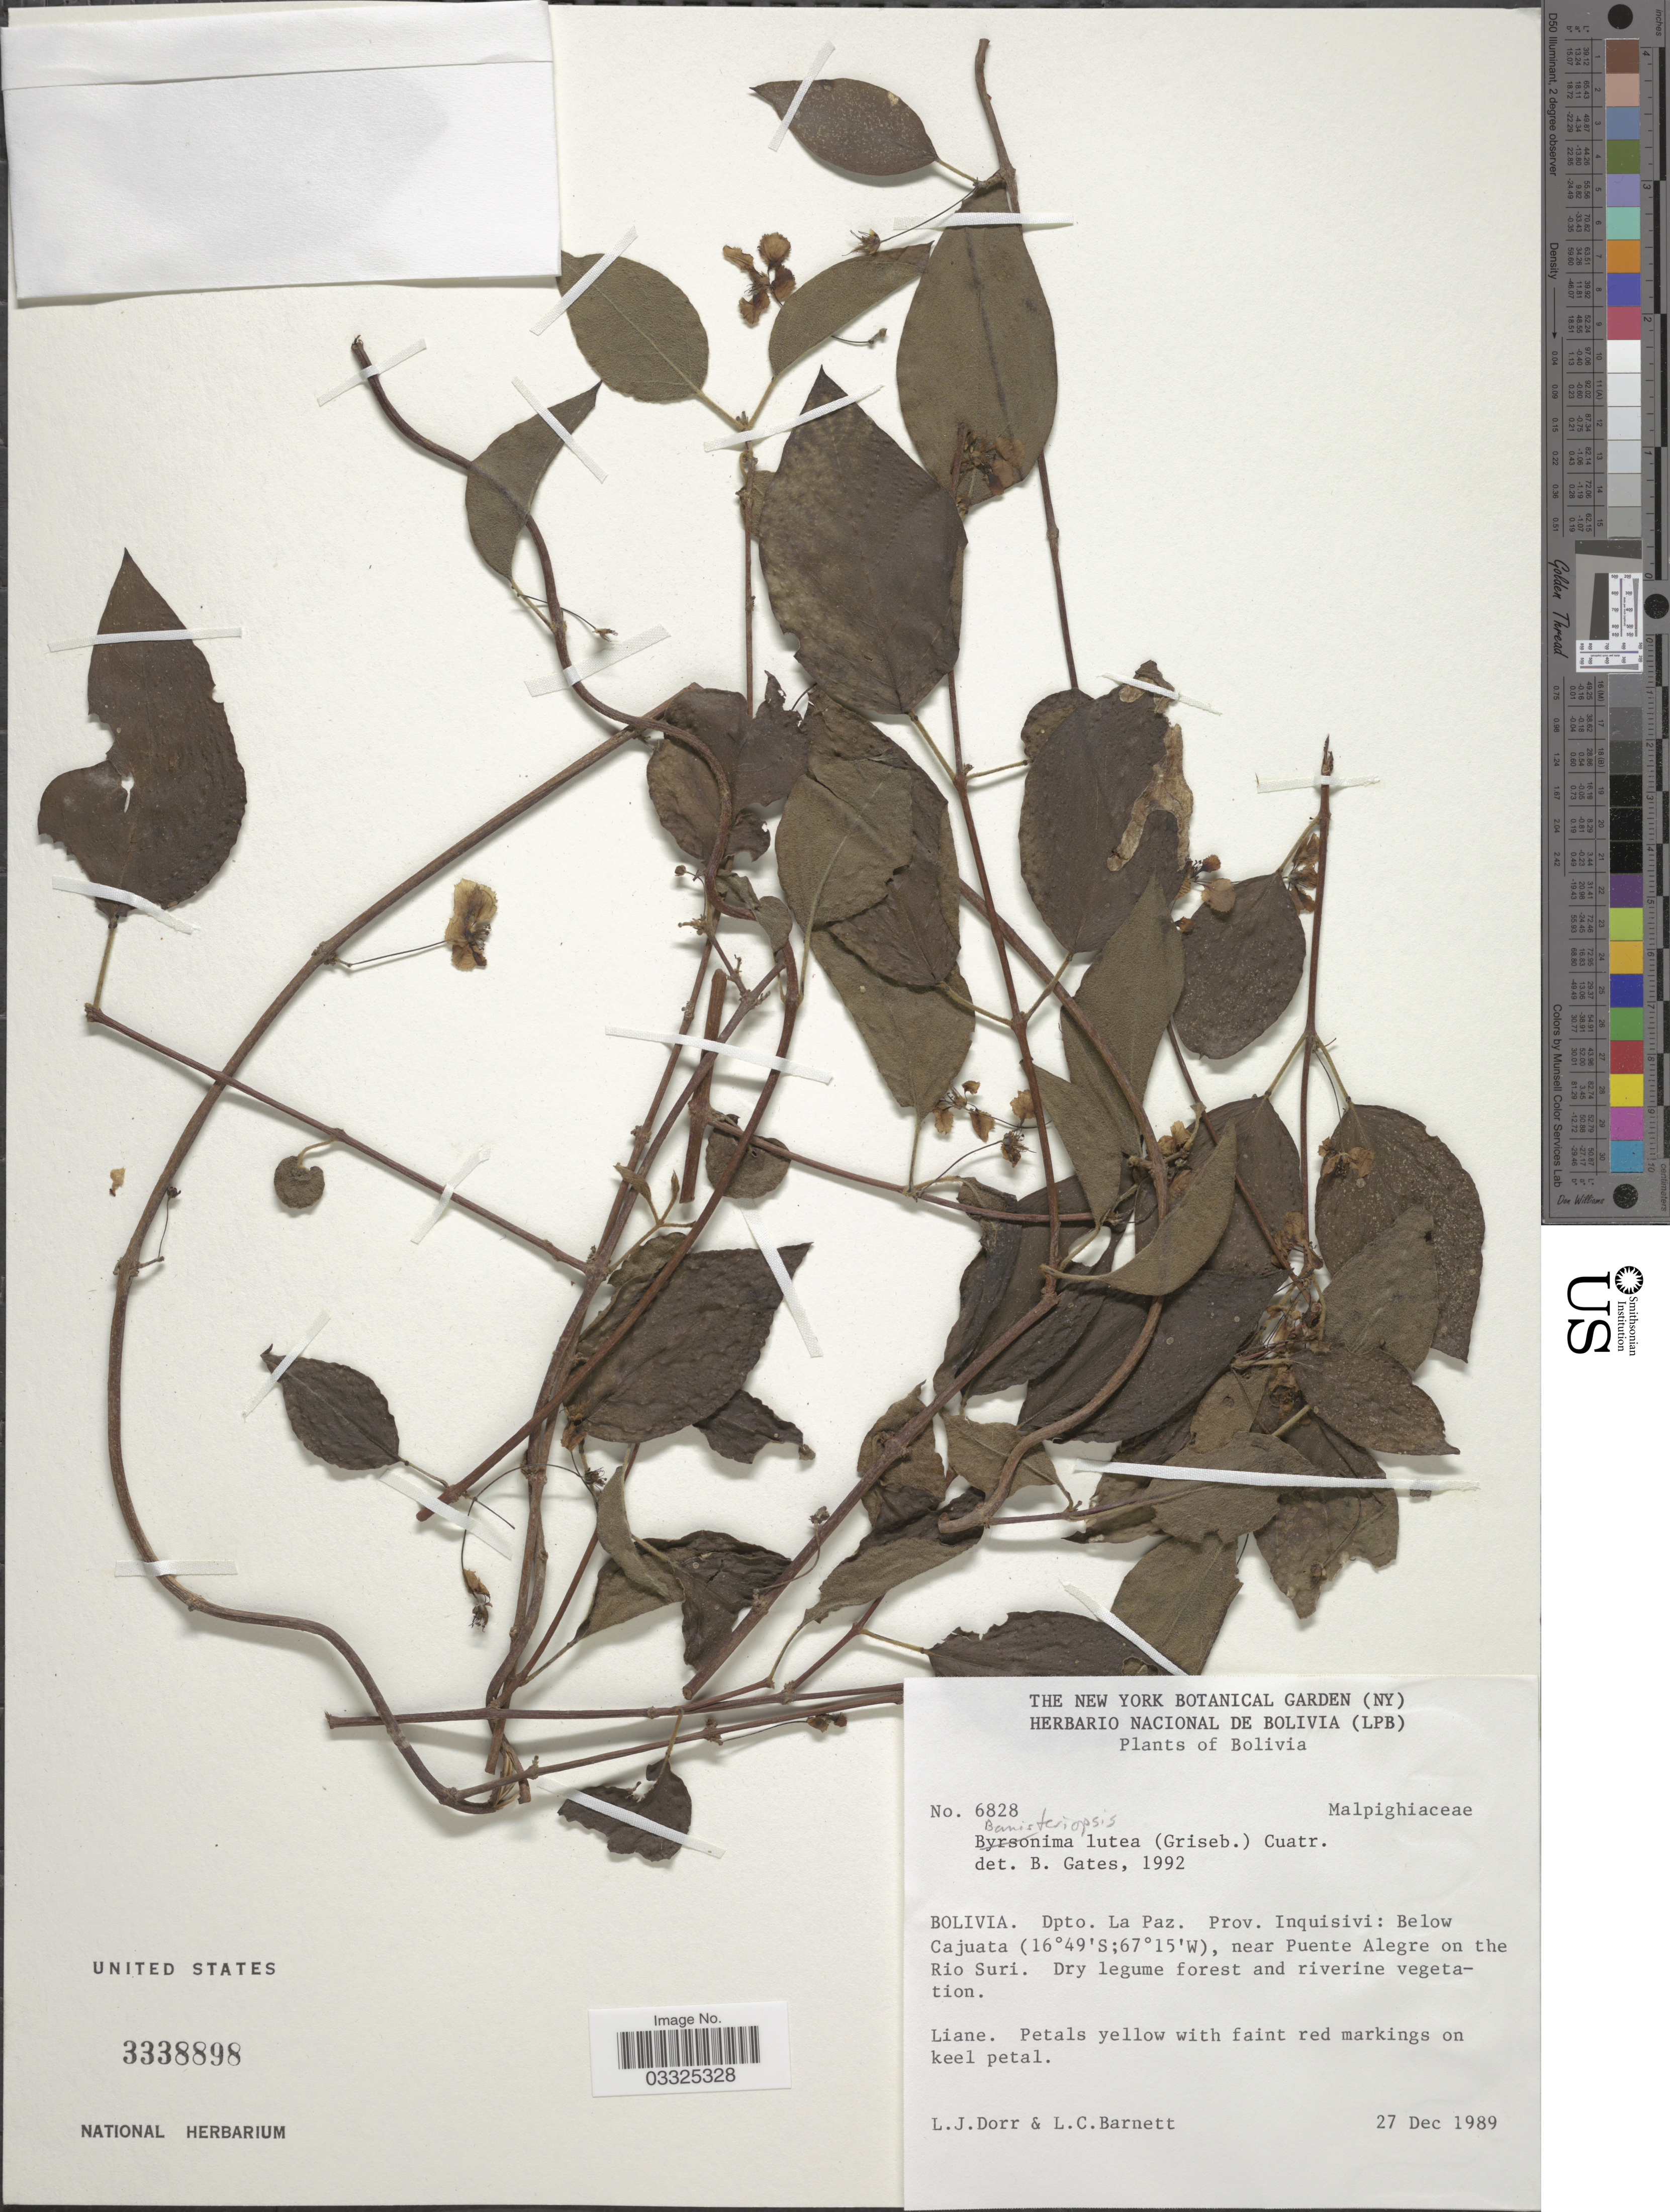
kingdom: Plantae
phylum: Tracheophyta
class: Magnoliopsida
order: Malpighiales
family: Malpighiaceae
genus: Banisteriopsis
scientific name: Banisteriopsis lutea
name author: (Griseb.) Cuatrec.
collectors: L. J. Dorr & L. C. Barnett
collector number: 6828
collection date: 1989-12-27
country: Bolivia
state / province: La Paz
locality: Dpto. La Paz. Prov. Inquisivi: Below Cajuata, near Puente Alegre on the Rio Suri.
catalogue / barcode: US 3338898